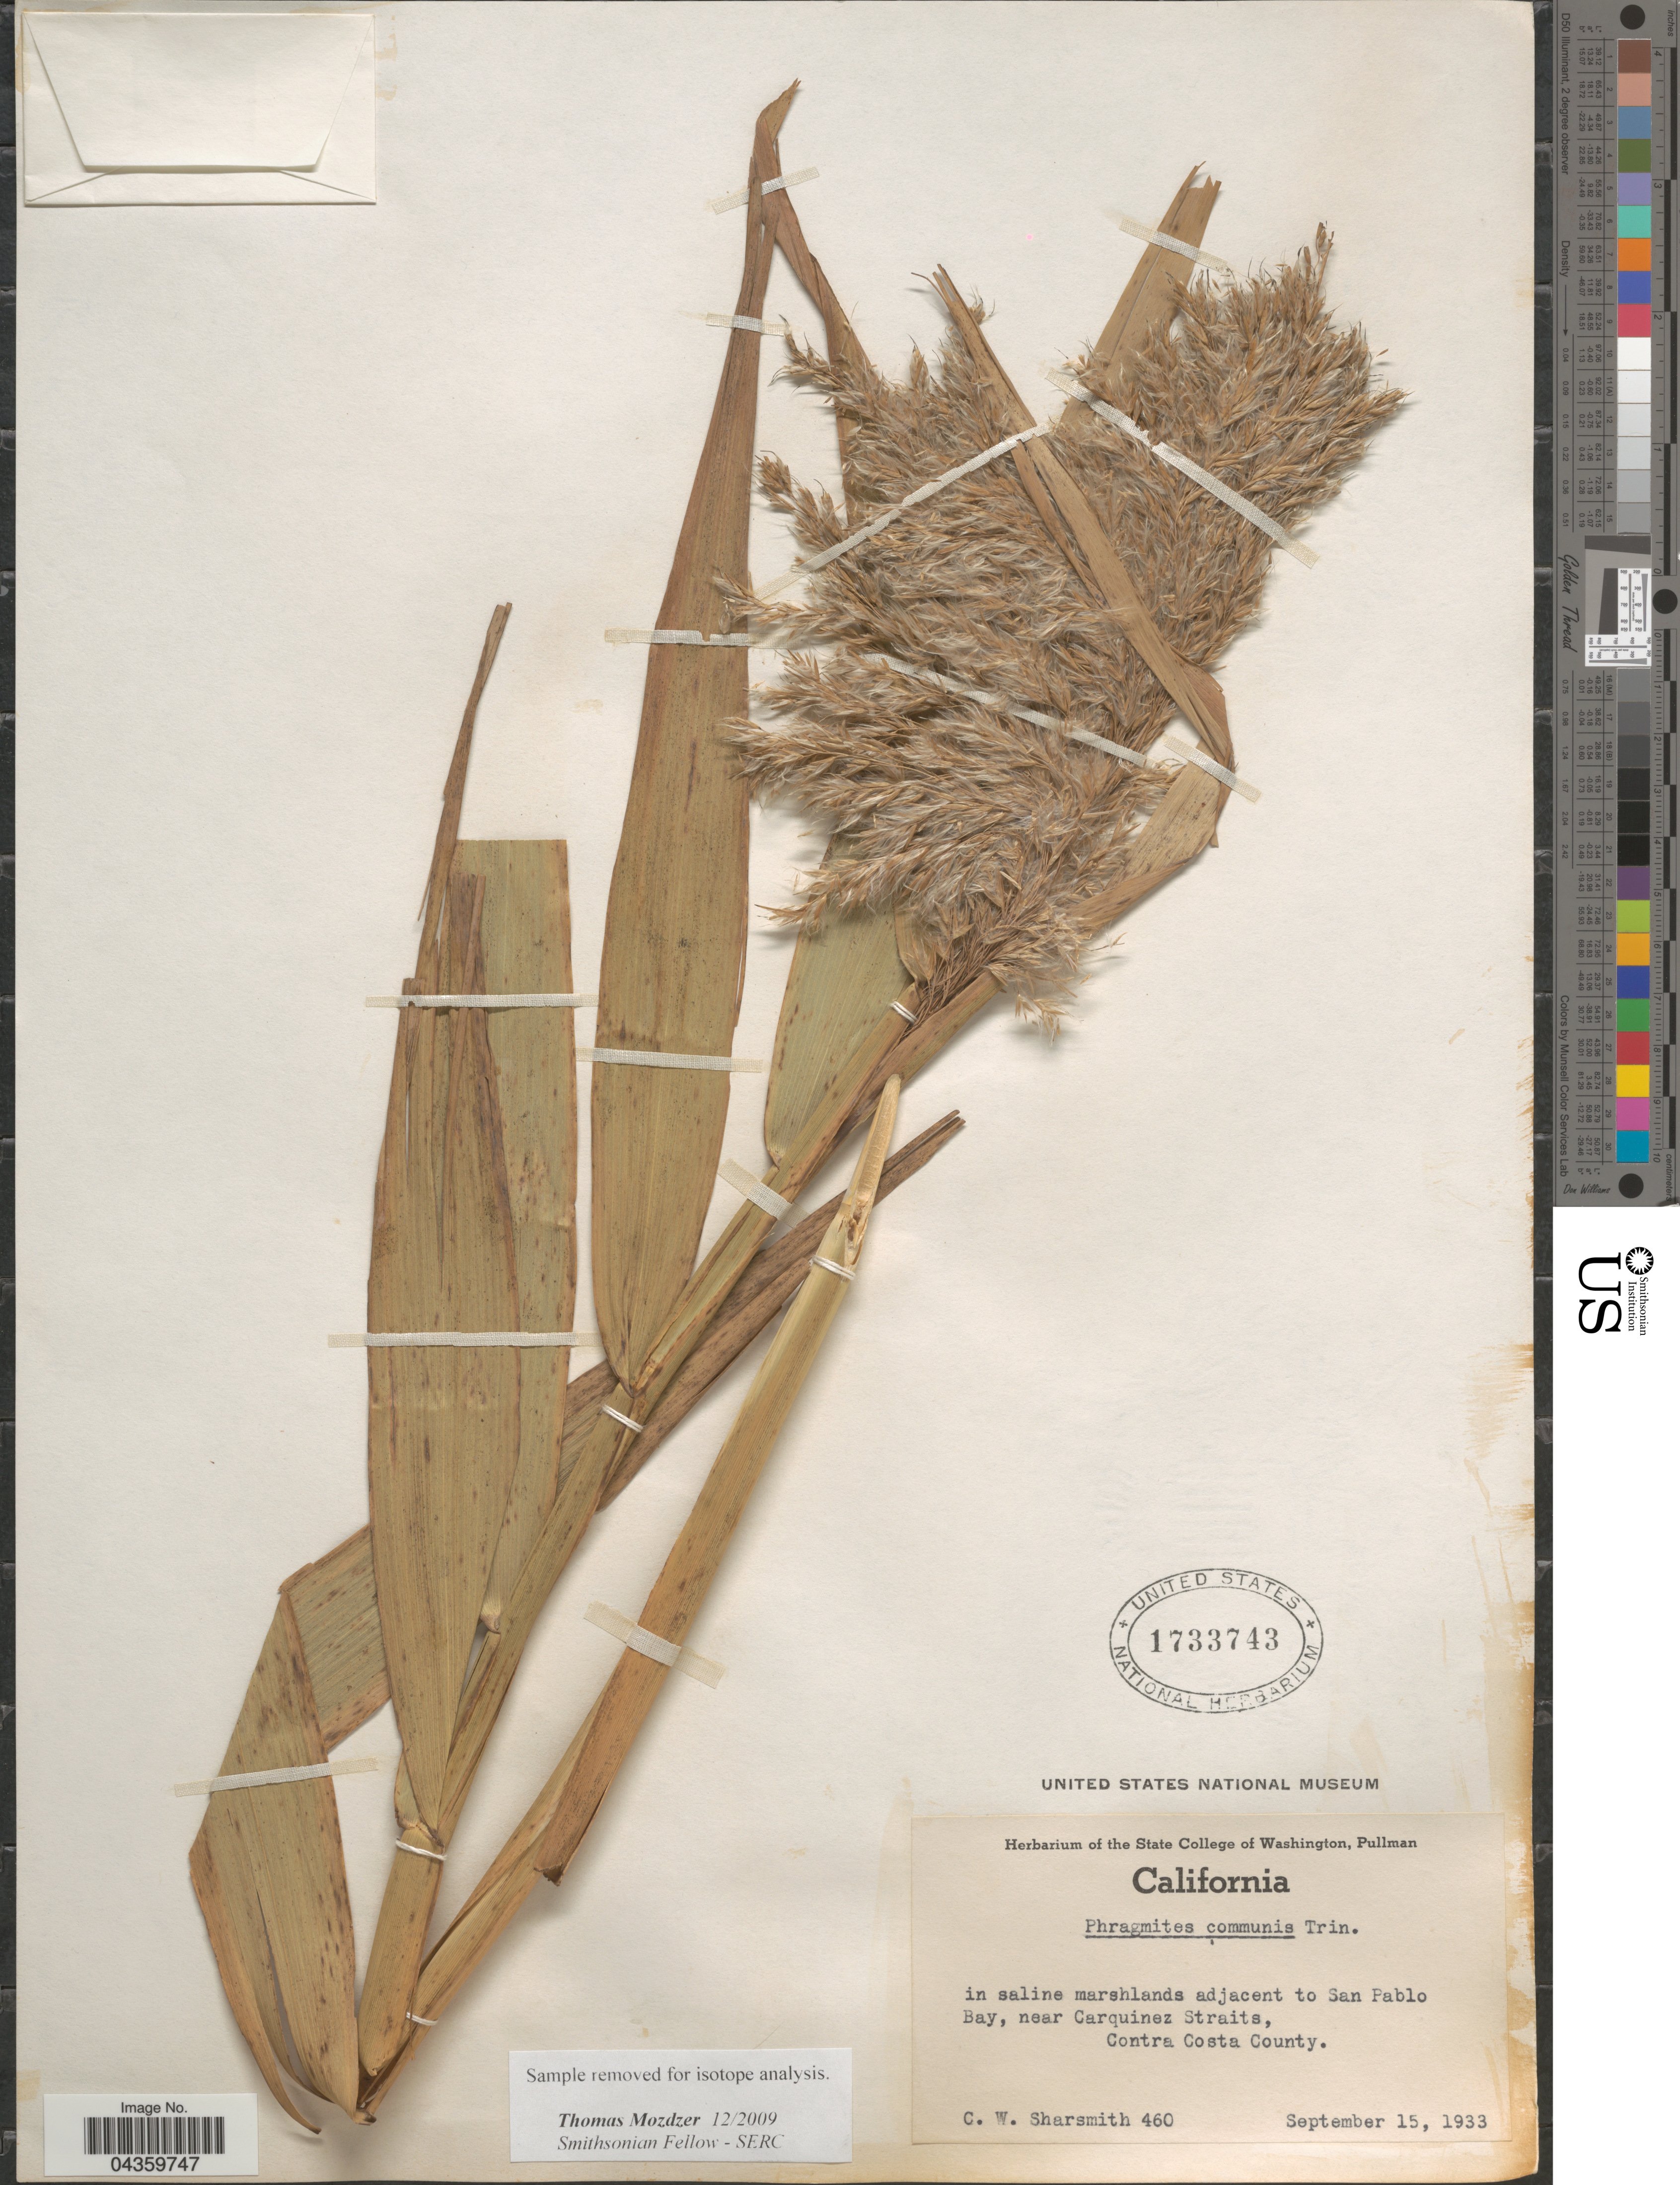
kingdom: Plantae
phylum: Tracheophyta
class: Liliopsida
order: Poales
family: Poaceae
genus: Phragmites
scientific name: Phragmites australis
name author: (Cav.) Trin. ex Steud.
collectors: C. Sharsmith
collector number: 460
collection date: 1933-09-15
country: United States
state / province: California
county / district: Contra Costa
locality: In saline marshlands adjacent to San Pablo Bay, near Carquinez Straits, Contra Costa County.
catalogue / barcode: US 1733743